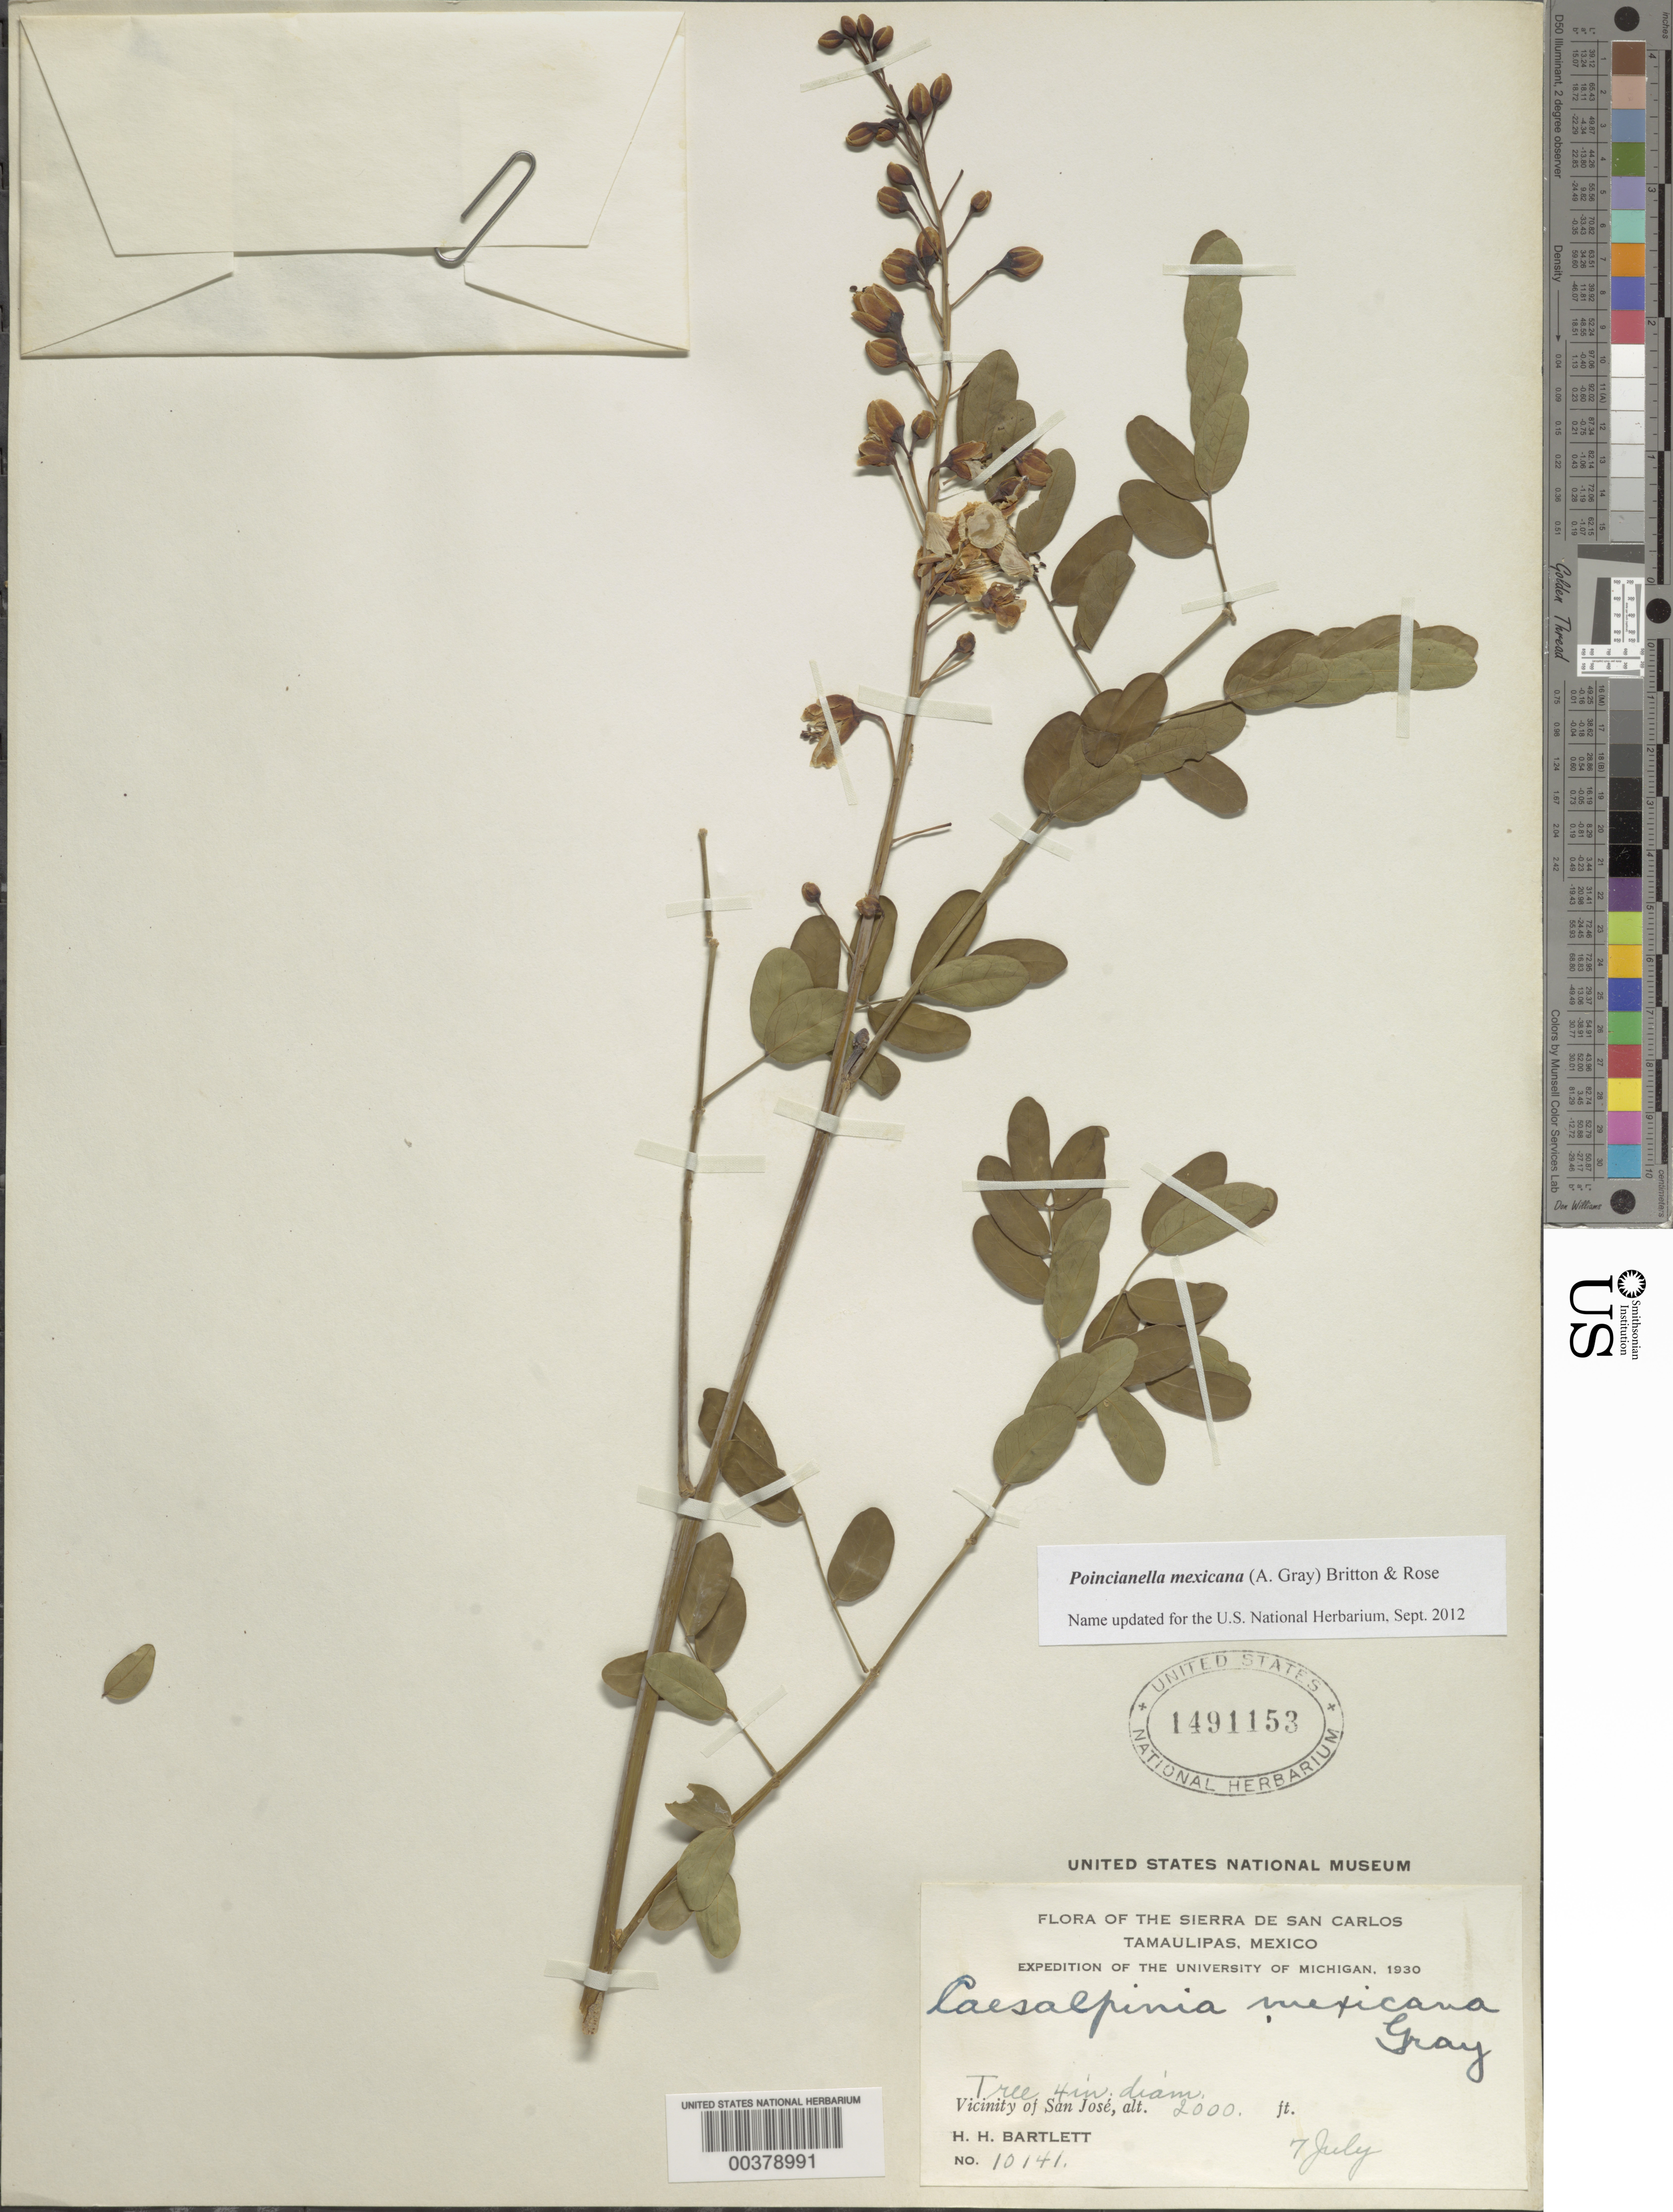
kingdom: Plantae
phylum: Tracheophyta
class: Magnoliopsida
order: Fabales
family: Fabaceae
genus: Erythrostemon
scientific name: Erythrostemon mexicanus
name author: (Rose) Gagnon & G.P. Lewis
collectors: H. H. Bartlett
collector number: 10141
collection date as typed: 07 Jul 1930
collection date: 1930-07-07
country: Mexico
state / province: Tamaulipas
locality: Vicinity of San Jose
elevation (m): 610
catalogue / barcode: US 1491153